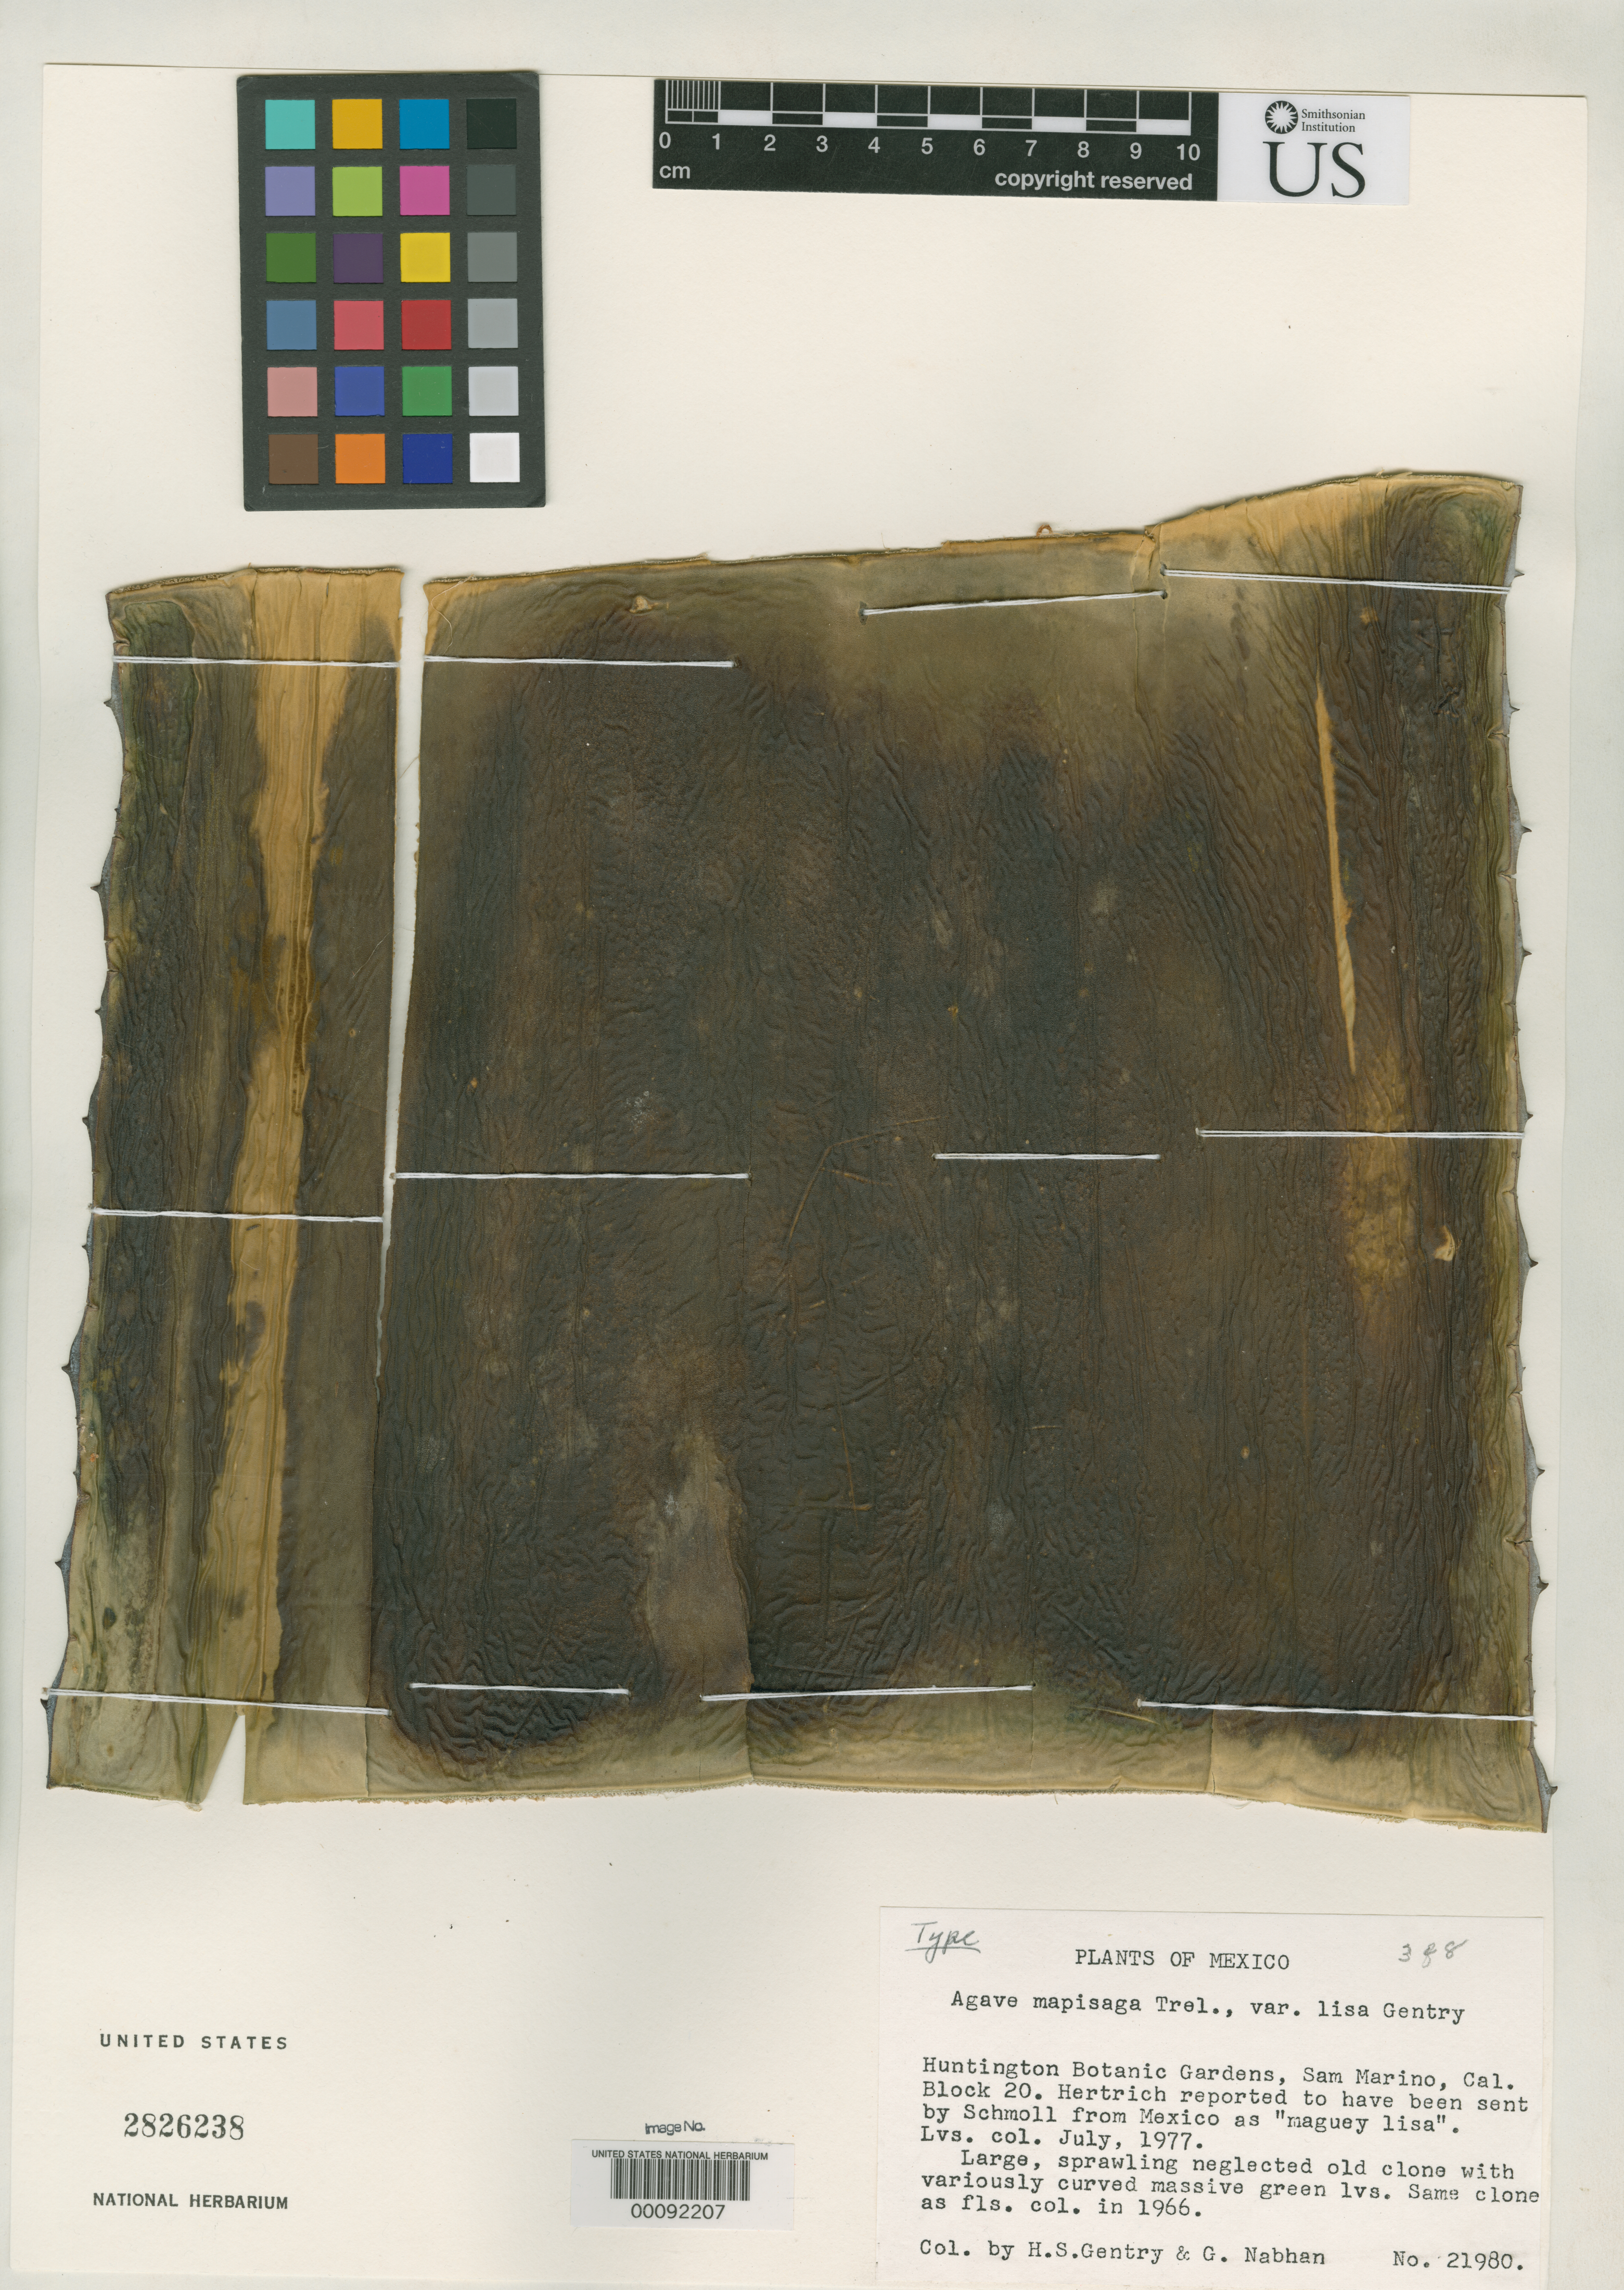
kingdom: Plantae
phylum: Tracheophyta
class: Liliopsida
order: Asparagales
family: Asparagaceae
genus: Agave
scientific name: Agave mapisaga var. lisa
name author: Gentry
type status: Holotype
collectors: H. S. Gentry & G. Nabhan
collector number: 21980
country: Mexico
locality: E of Monserrat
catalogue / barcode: US 2826238